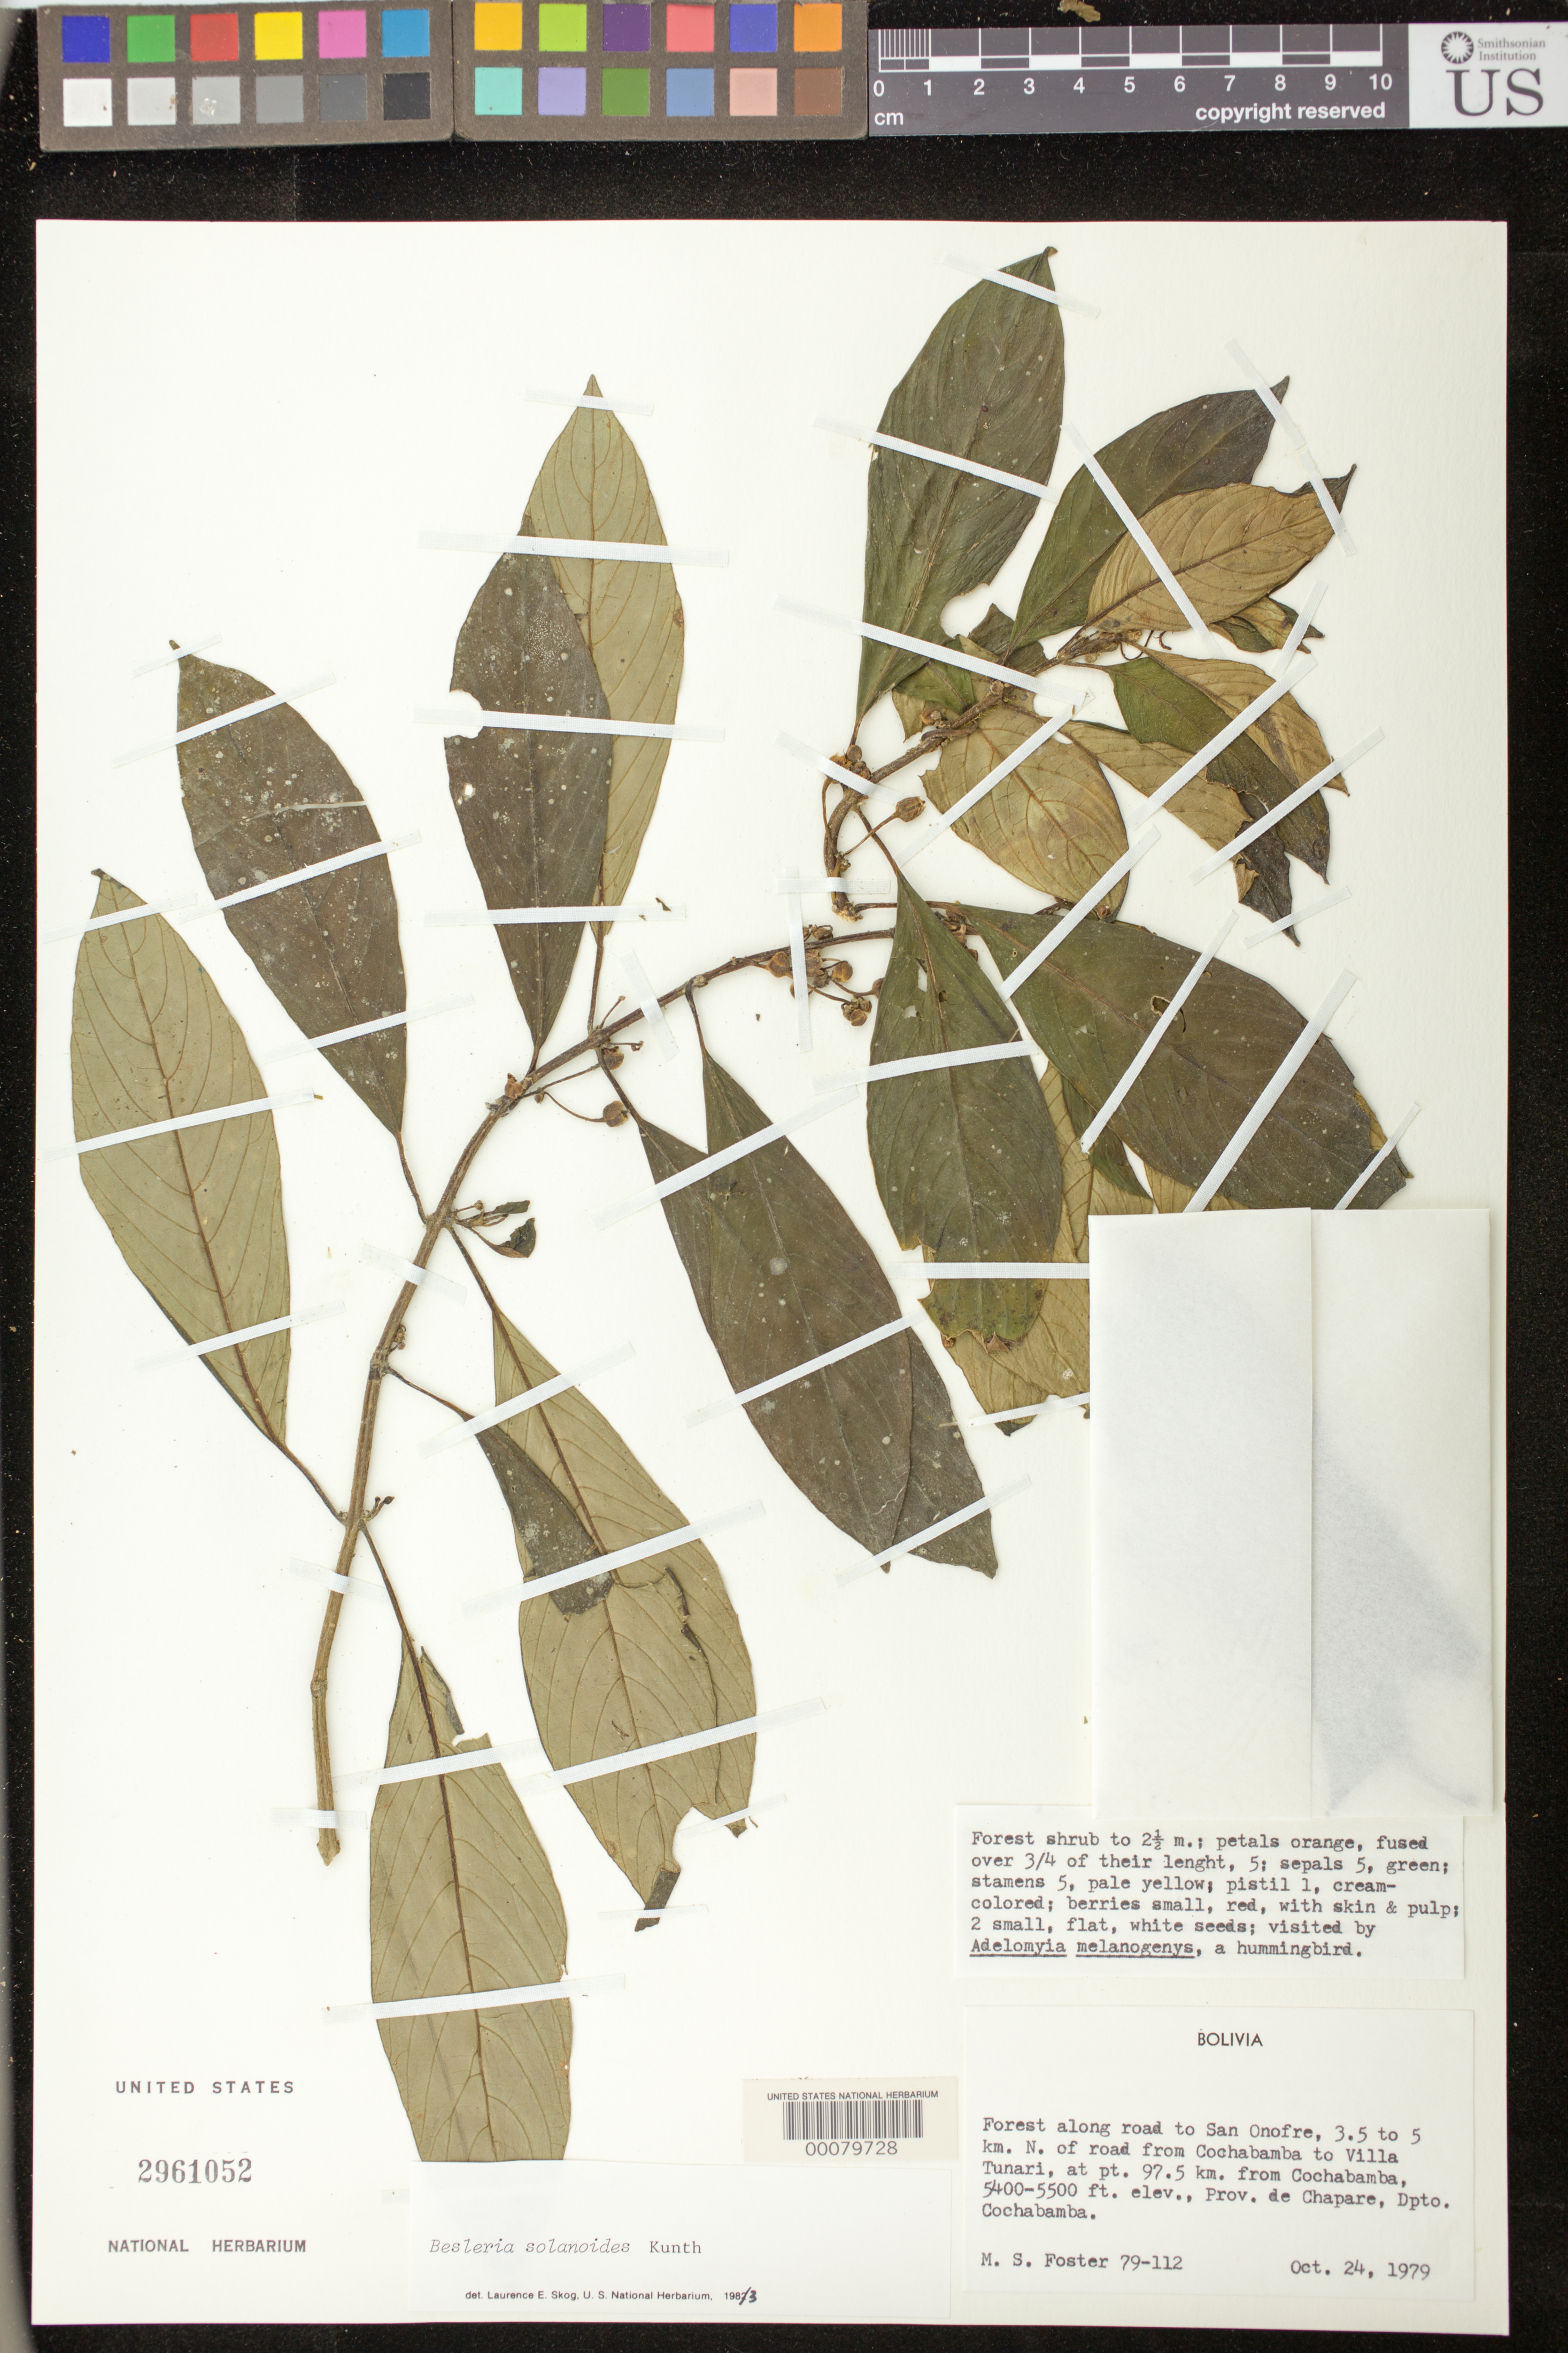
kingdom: Plantae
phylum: Tracheophyta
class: Magnoliopsida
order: Lamiales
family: Gesneriaceae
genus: Besleria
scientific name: Besleria solanoides var. solanoides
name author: Kunth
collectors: M. Foster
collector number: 79- 112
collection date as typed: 24 Oct 1979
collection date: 1979-10-24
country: Bolivia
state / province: Cochabamba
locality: Prov. Chapare, along road to San Onofre, 3.5 - 5 km N of road from Cochabamba to Villa Tunari, at pt 97.5 km from Cochabamba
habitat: Forest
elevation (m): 1646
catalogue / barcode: US 2961052